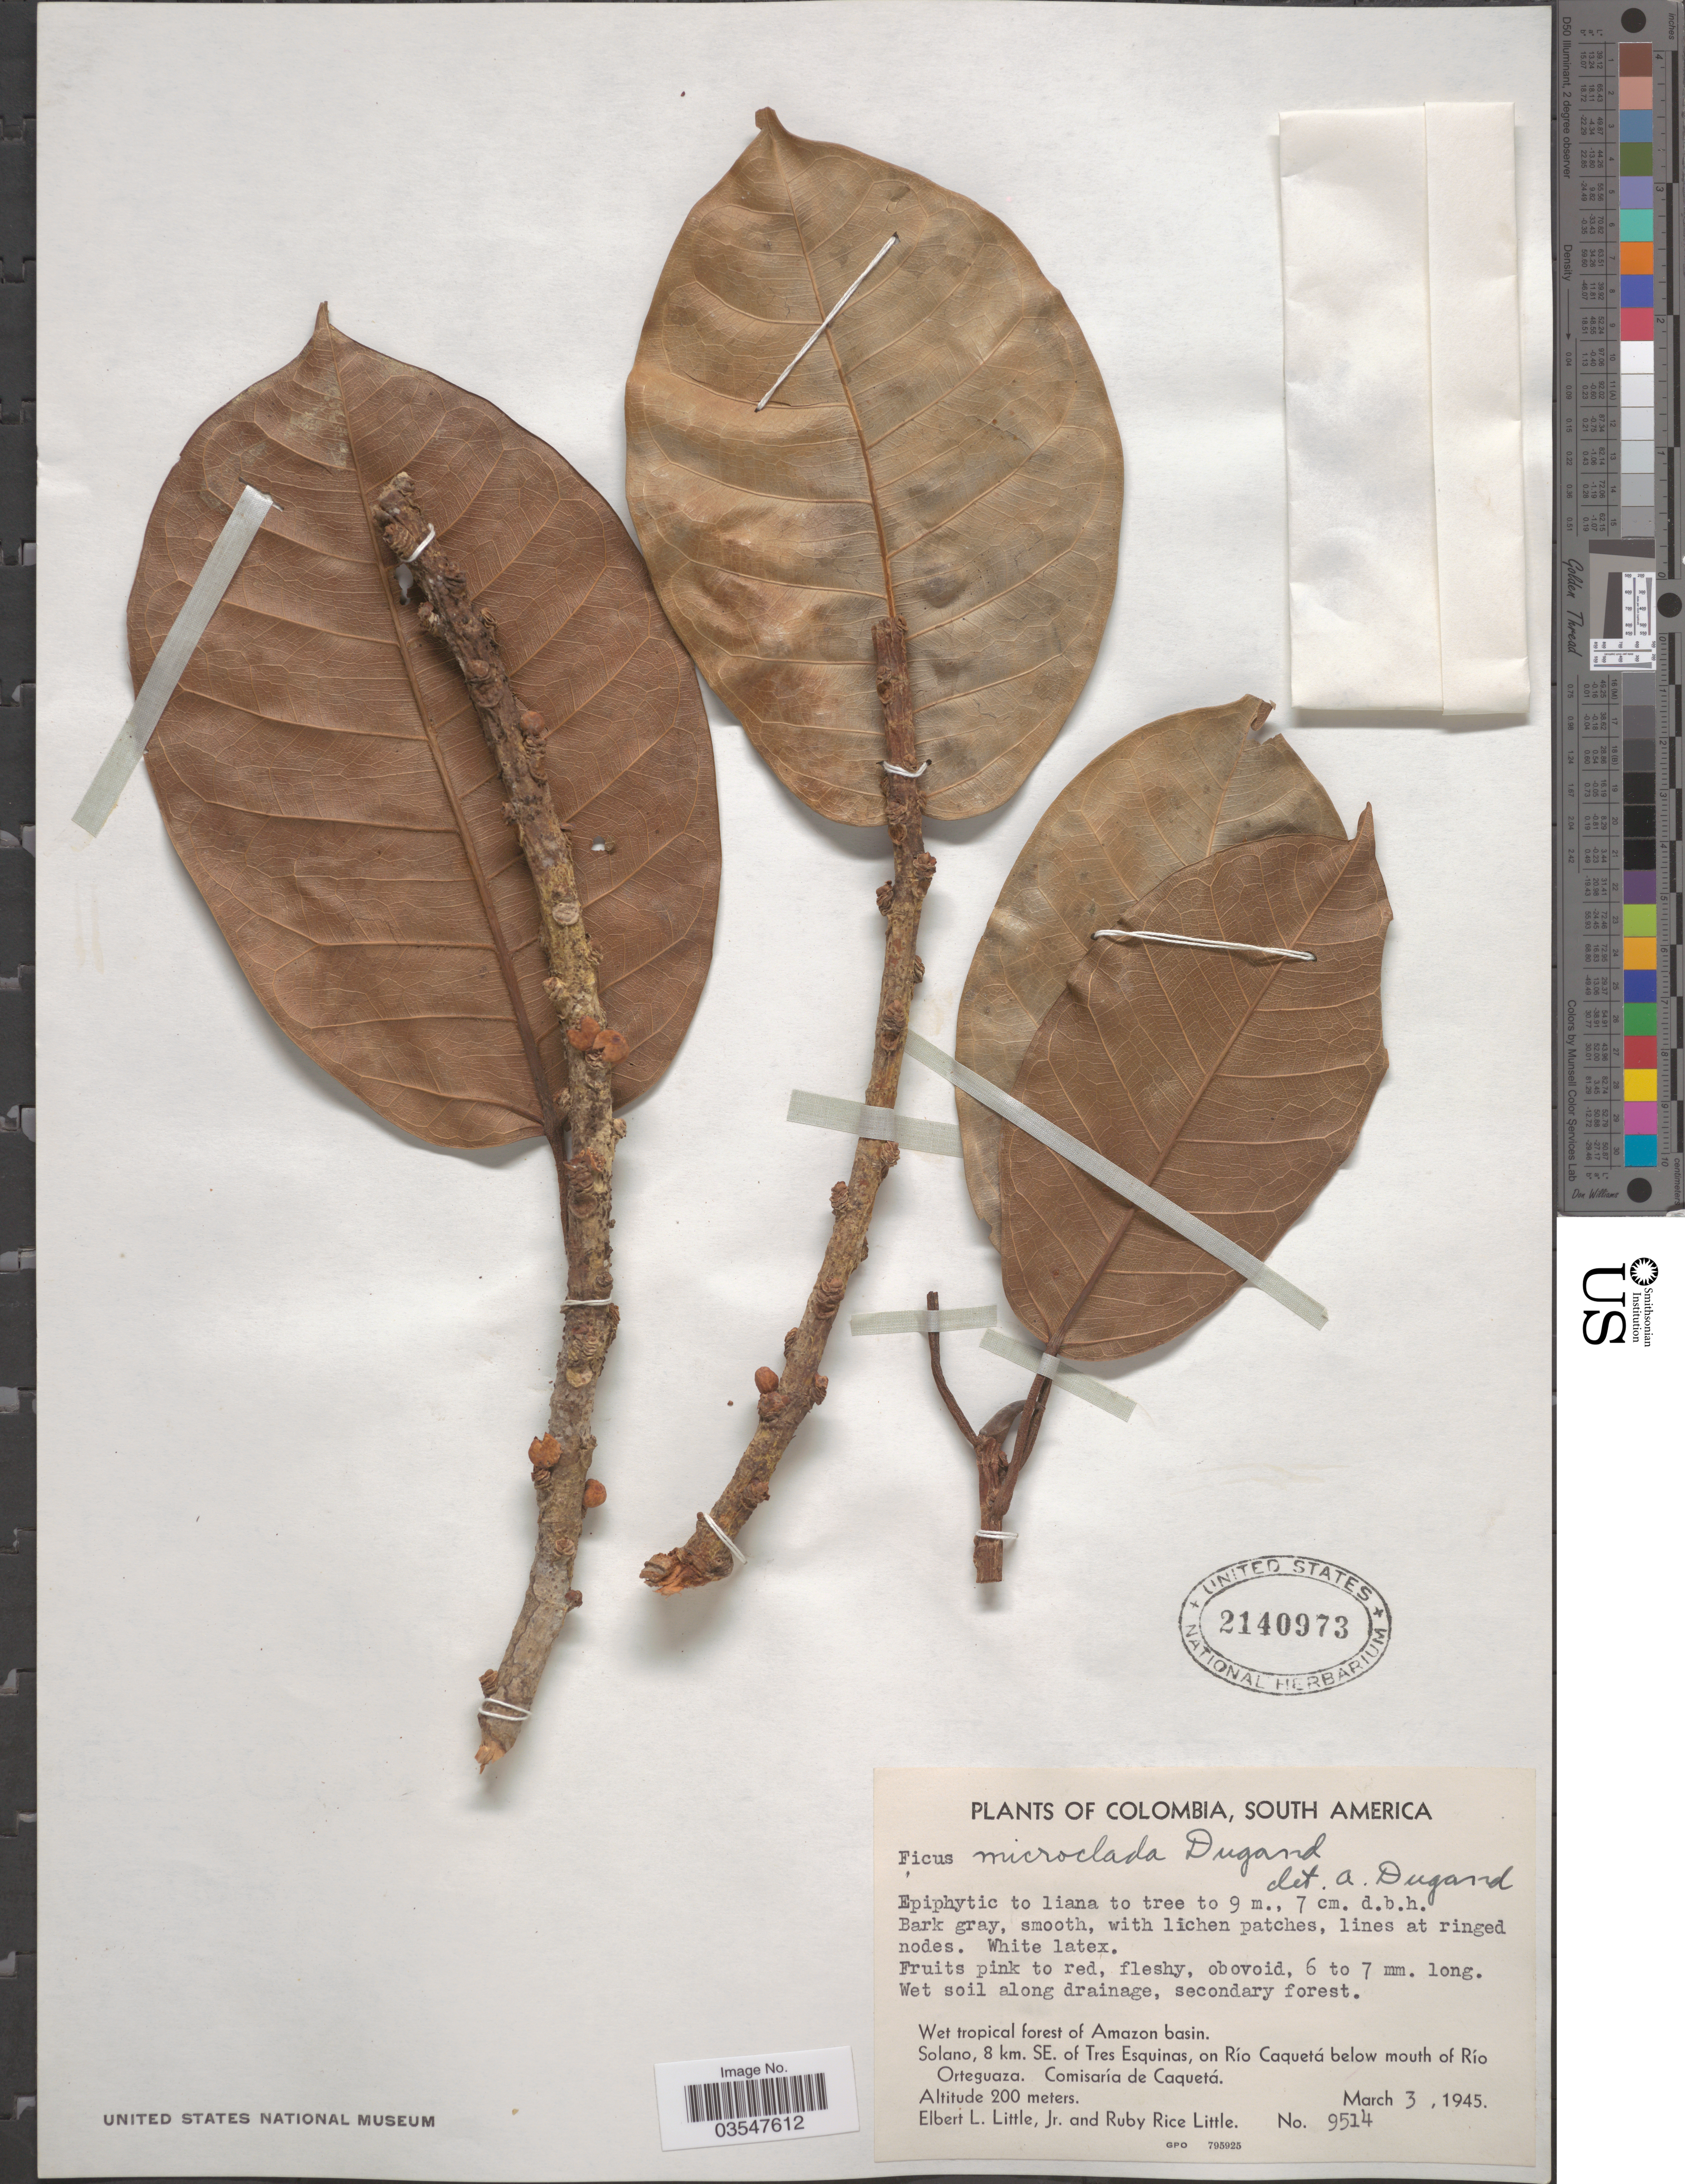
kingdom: Plantae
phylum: Tracheophyta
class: Magnoliopsida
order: Rosales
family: Moraceae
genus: Ficus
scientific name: Ficus microclada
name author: Dugand G.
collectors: E. L. Little & R. R. Little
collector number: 9514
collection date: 1945-03-03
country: Colombia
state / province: Caquetá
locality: Wet tropical forest of Amazon basin. Solano, 8 km. SE. of Tres Esquinas, on Río Caquetá below mouth of Río Orteguaza. Comisaría de Caquetá.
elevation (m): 200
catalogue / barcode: US 2140973